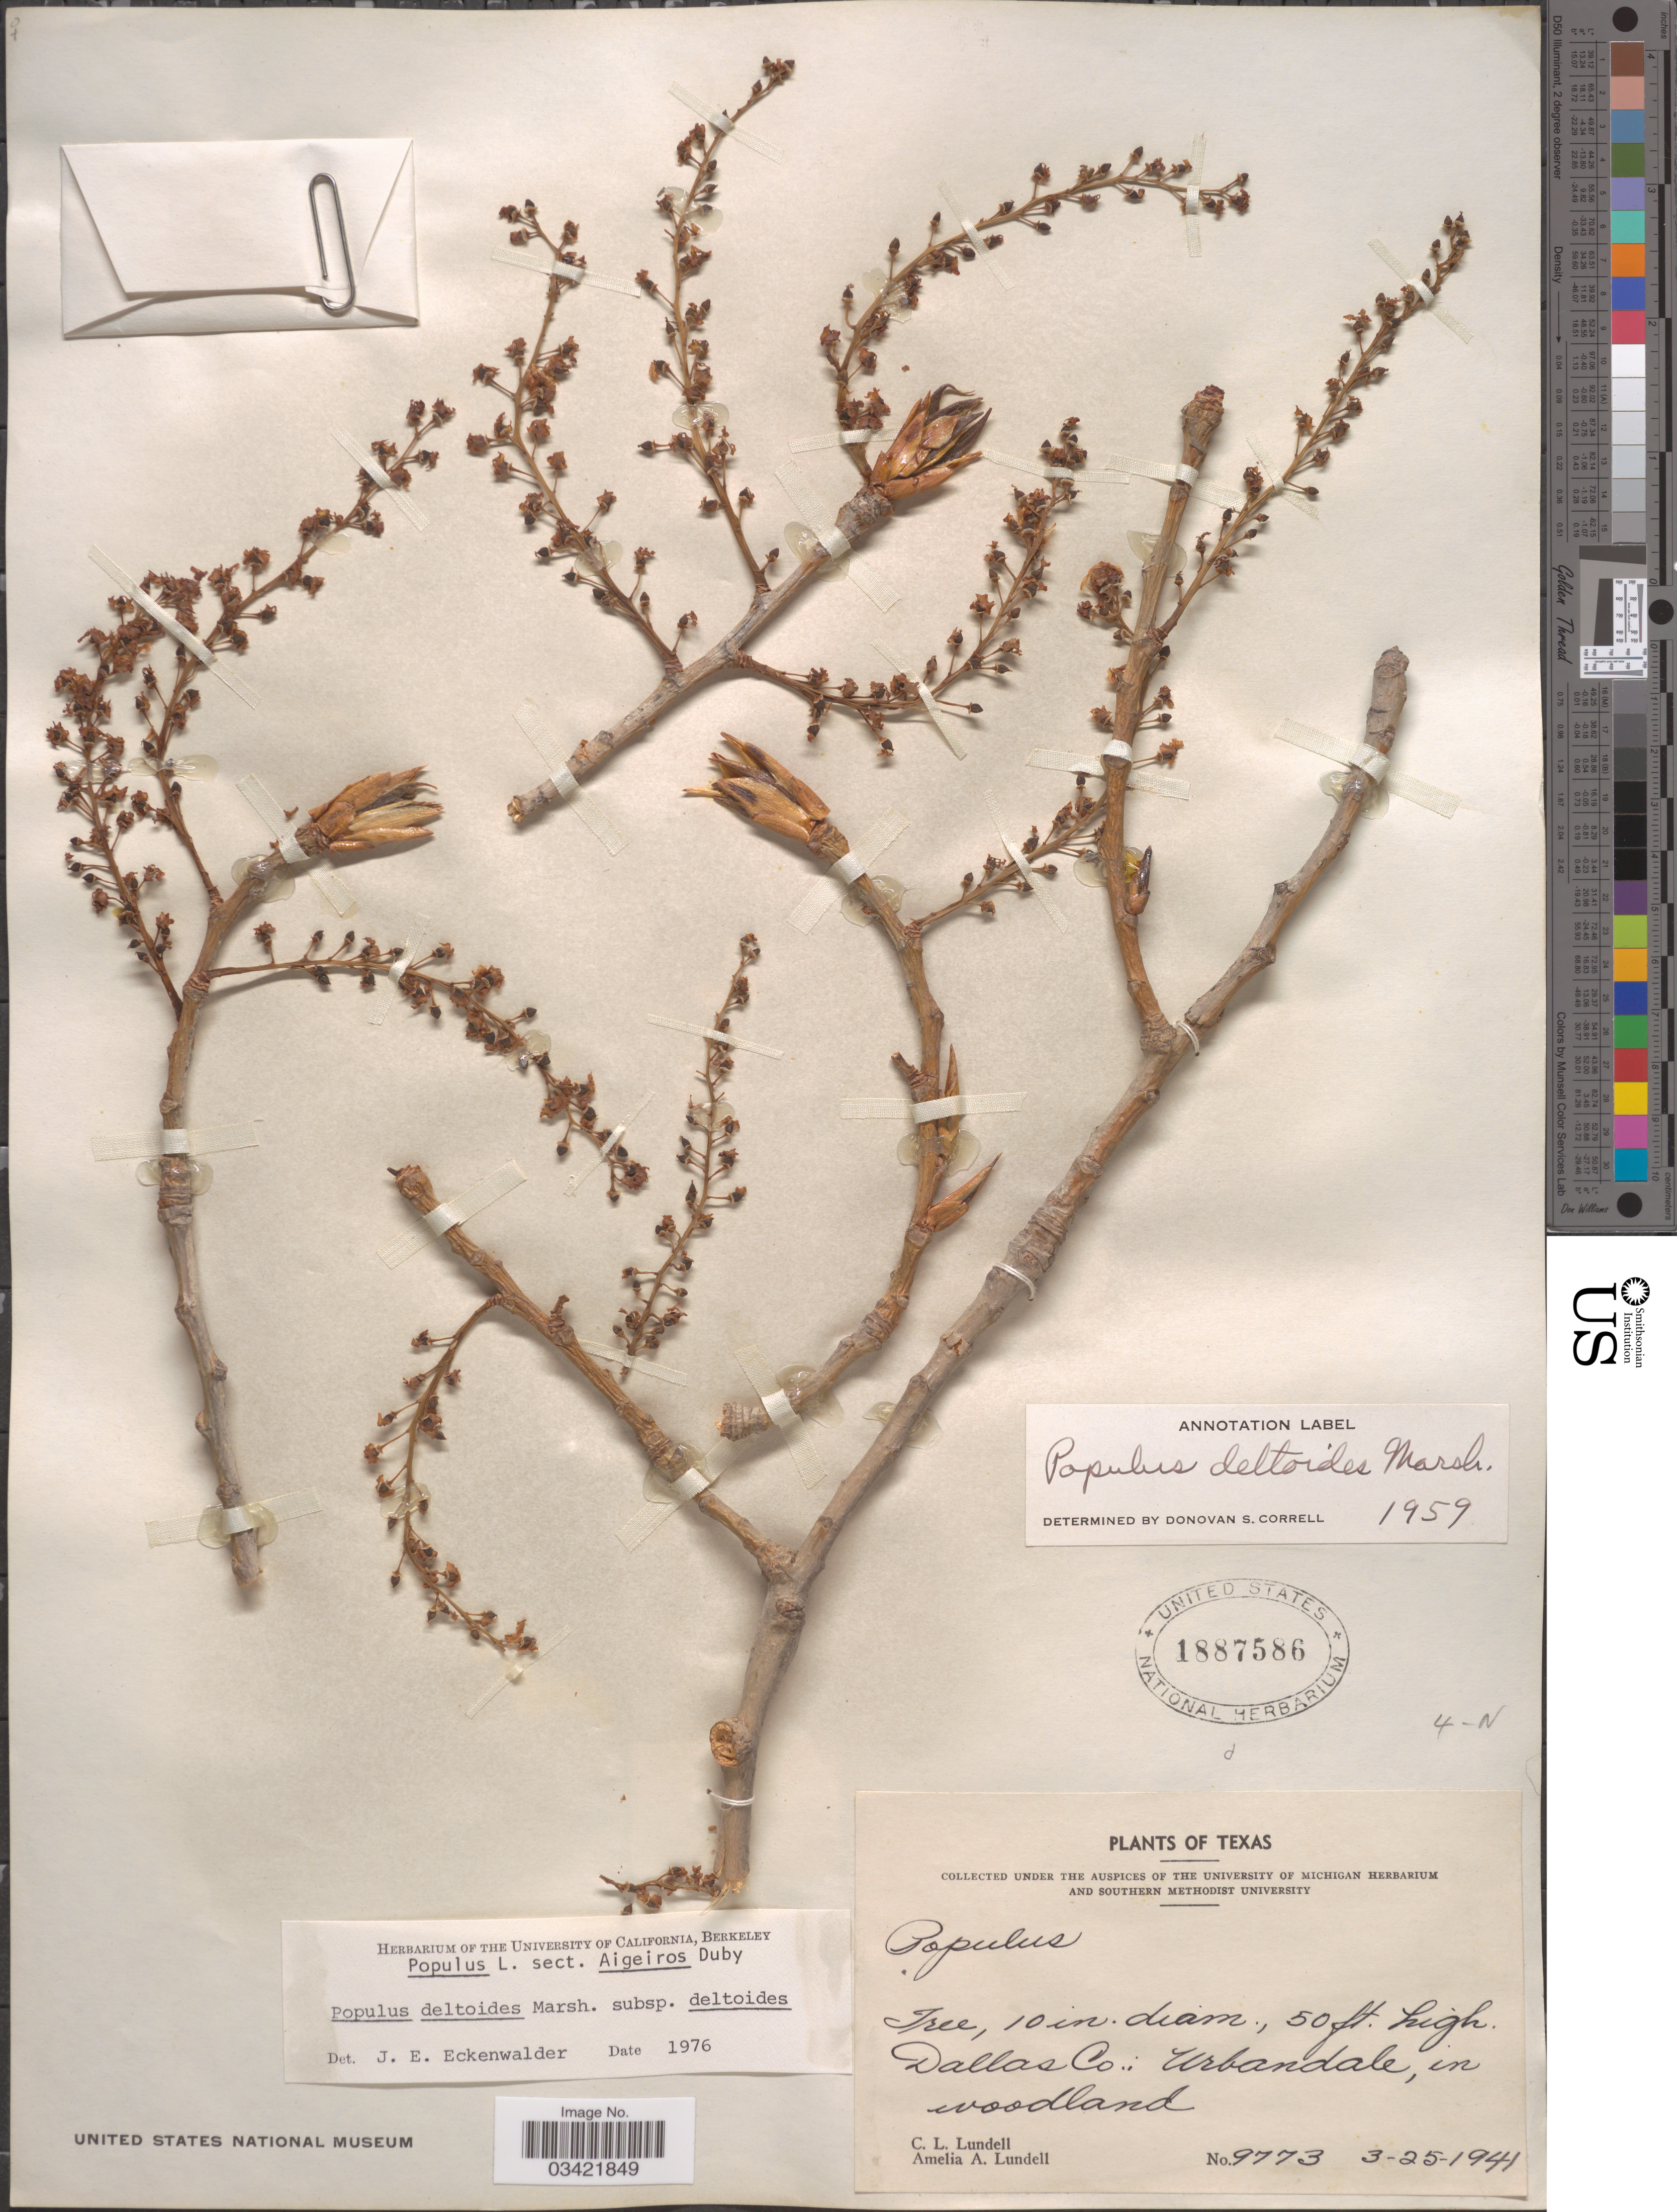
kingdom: Plantae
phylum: Tracheophyta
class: Magnoliopsida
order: Malpighiales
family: Salicaceae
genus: Populus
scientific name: Populus deltoides subsp. deltoides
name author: W. Bartram ex Marshall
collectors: C. L. Lundell & A. A. Lundell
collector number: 9773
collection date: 1941-03-25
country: United States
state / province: Texas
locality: Dallas Co.: Urbandale, in woodland.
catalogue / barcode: US 1887586